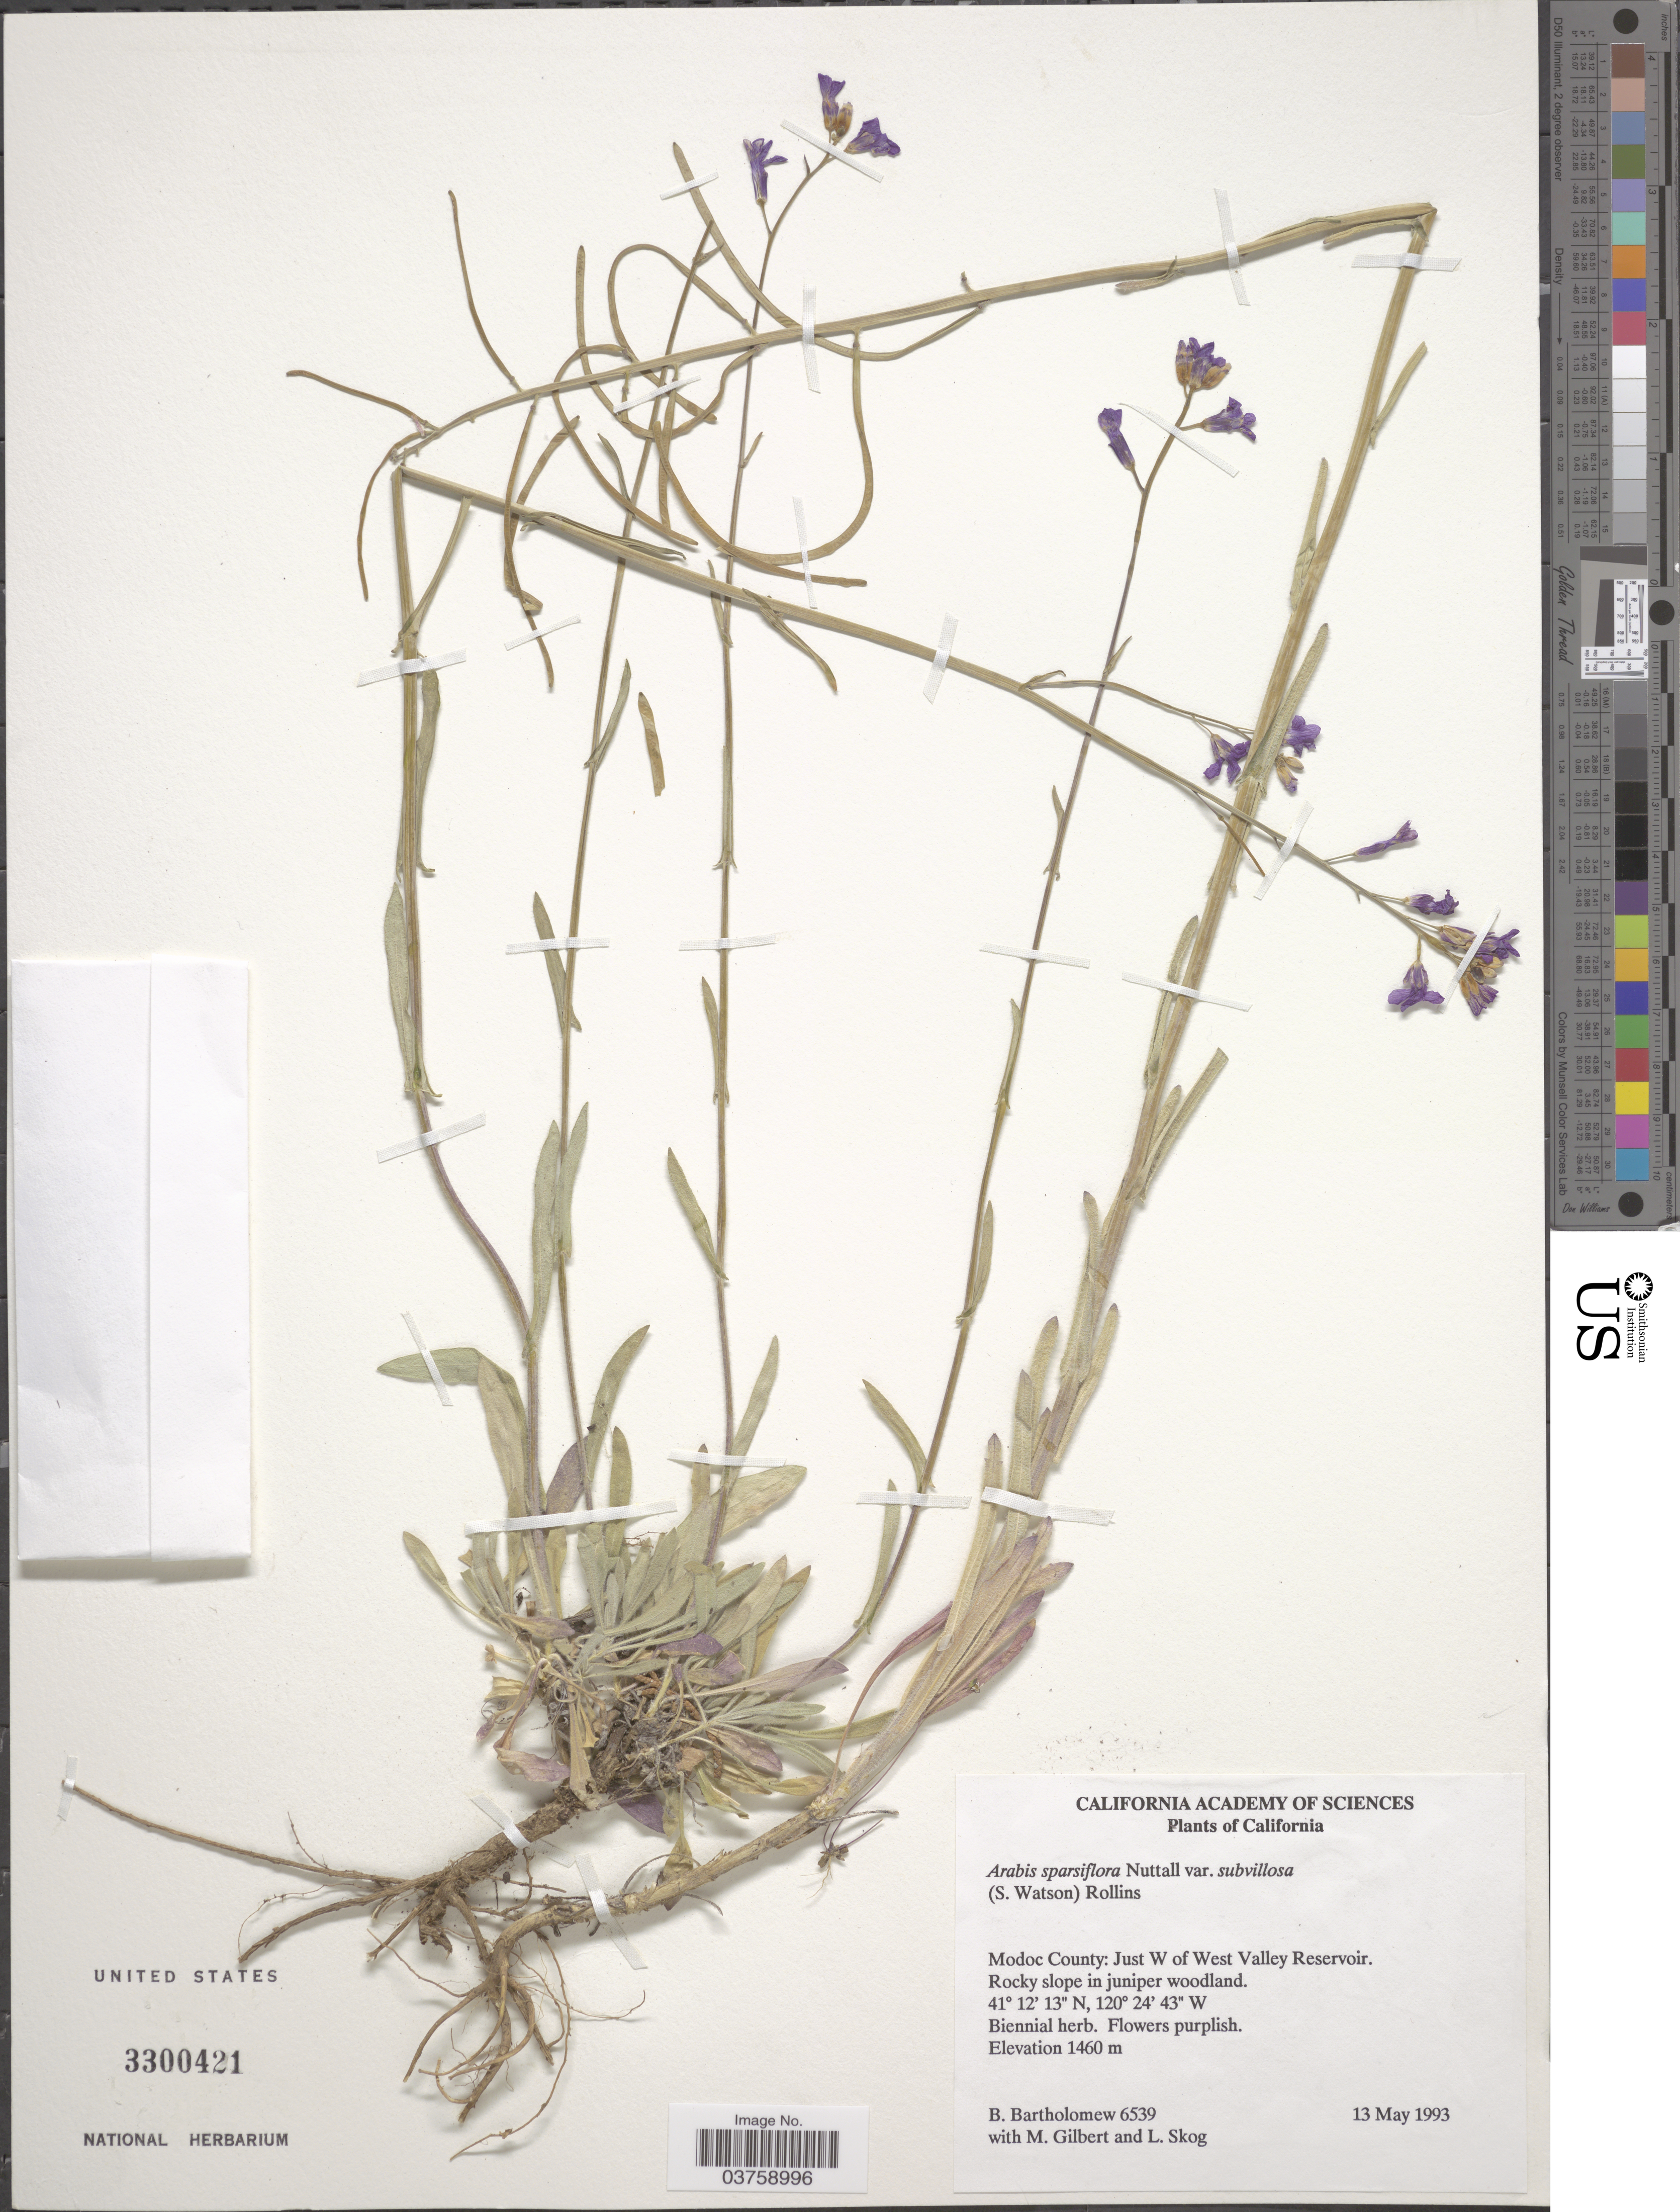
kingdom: Plantae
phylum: Tracheophyta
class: Magnoliopsida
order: Brassicales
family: Brassicaceae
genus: Arabis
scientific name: Arabis sparsiflora var. subvillosa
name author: (S. Watson) Rollins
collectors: B. Bartholomew, M. Gilbert & L. E. Skog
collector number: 6539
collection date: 1993-05-13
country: United States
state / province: California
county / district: Modoc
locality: Modoc County: Just W of West Valley Reservoir.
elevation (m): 1460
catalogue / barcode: US 3300421